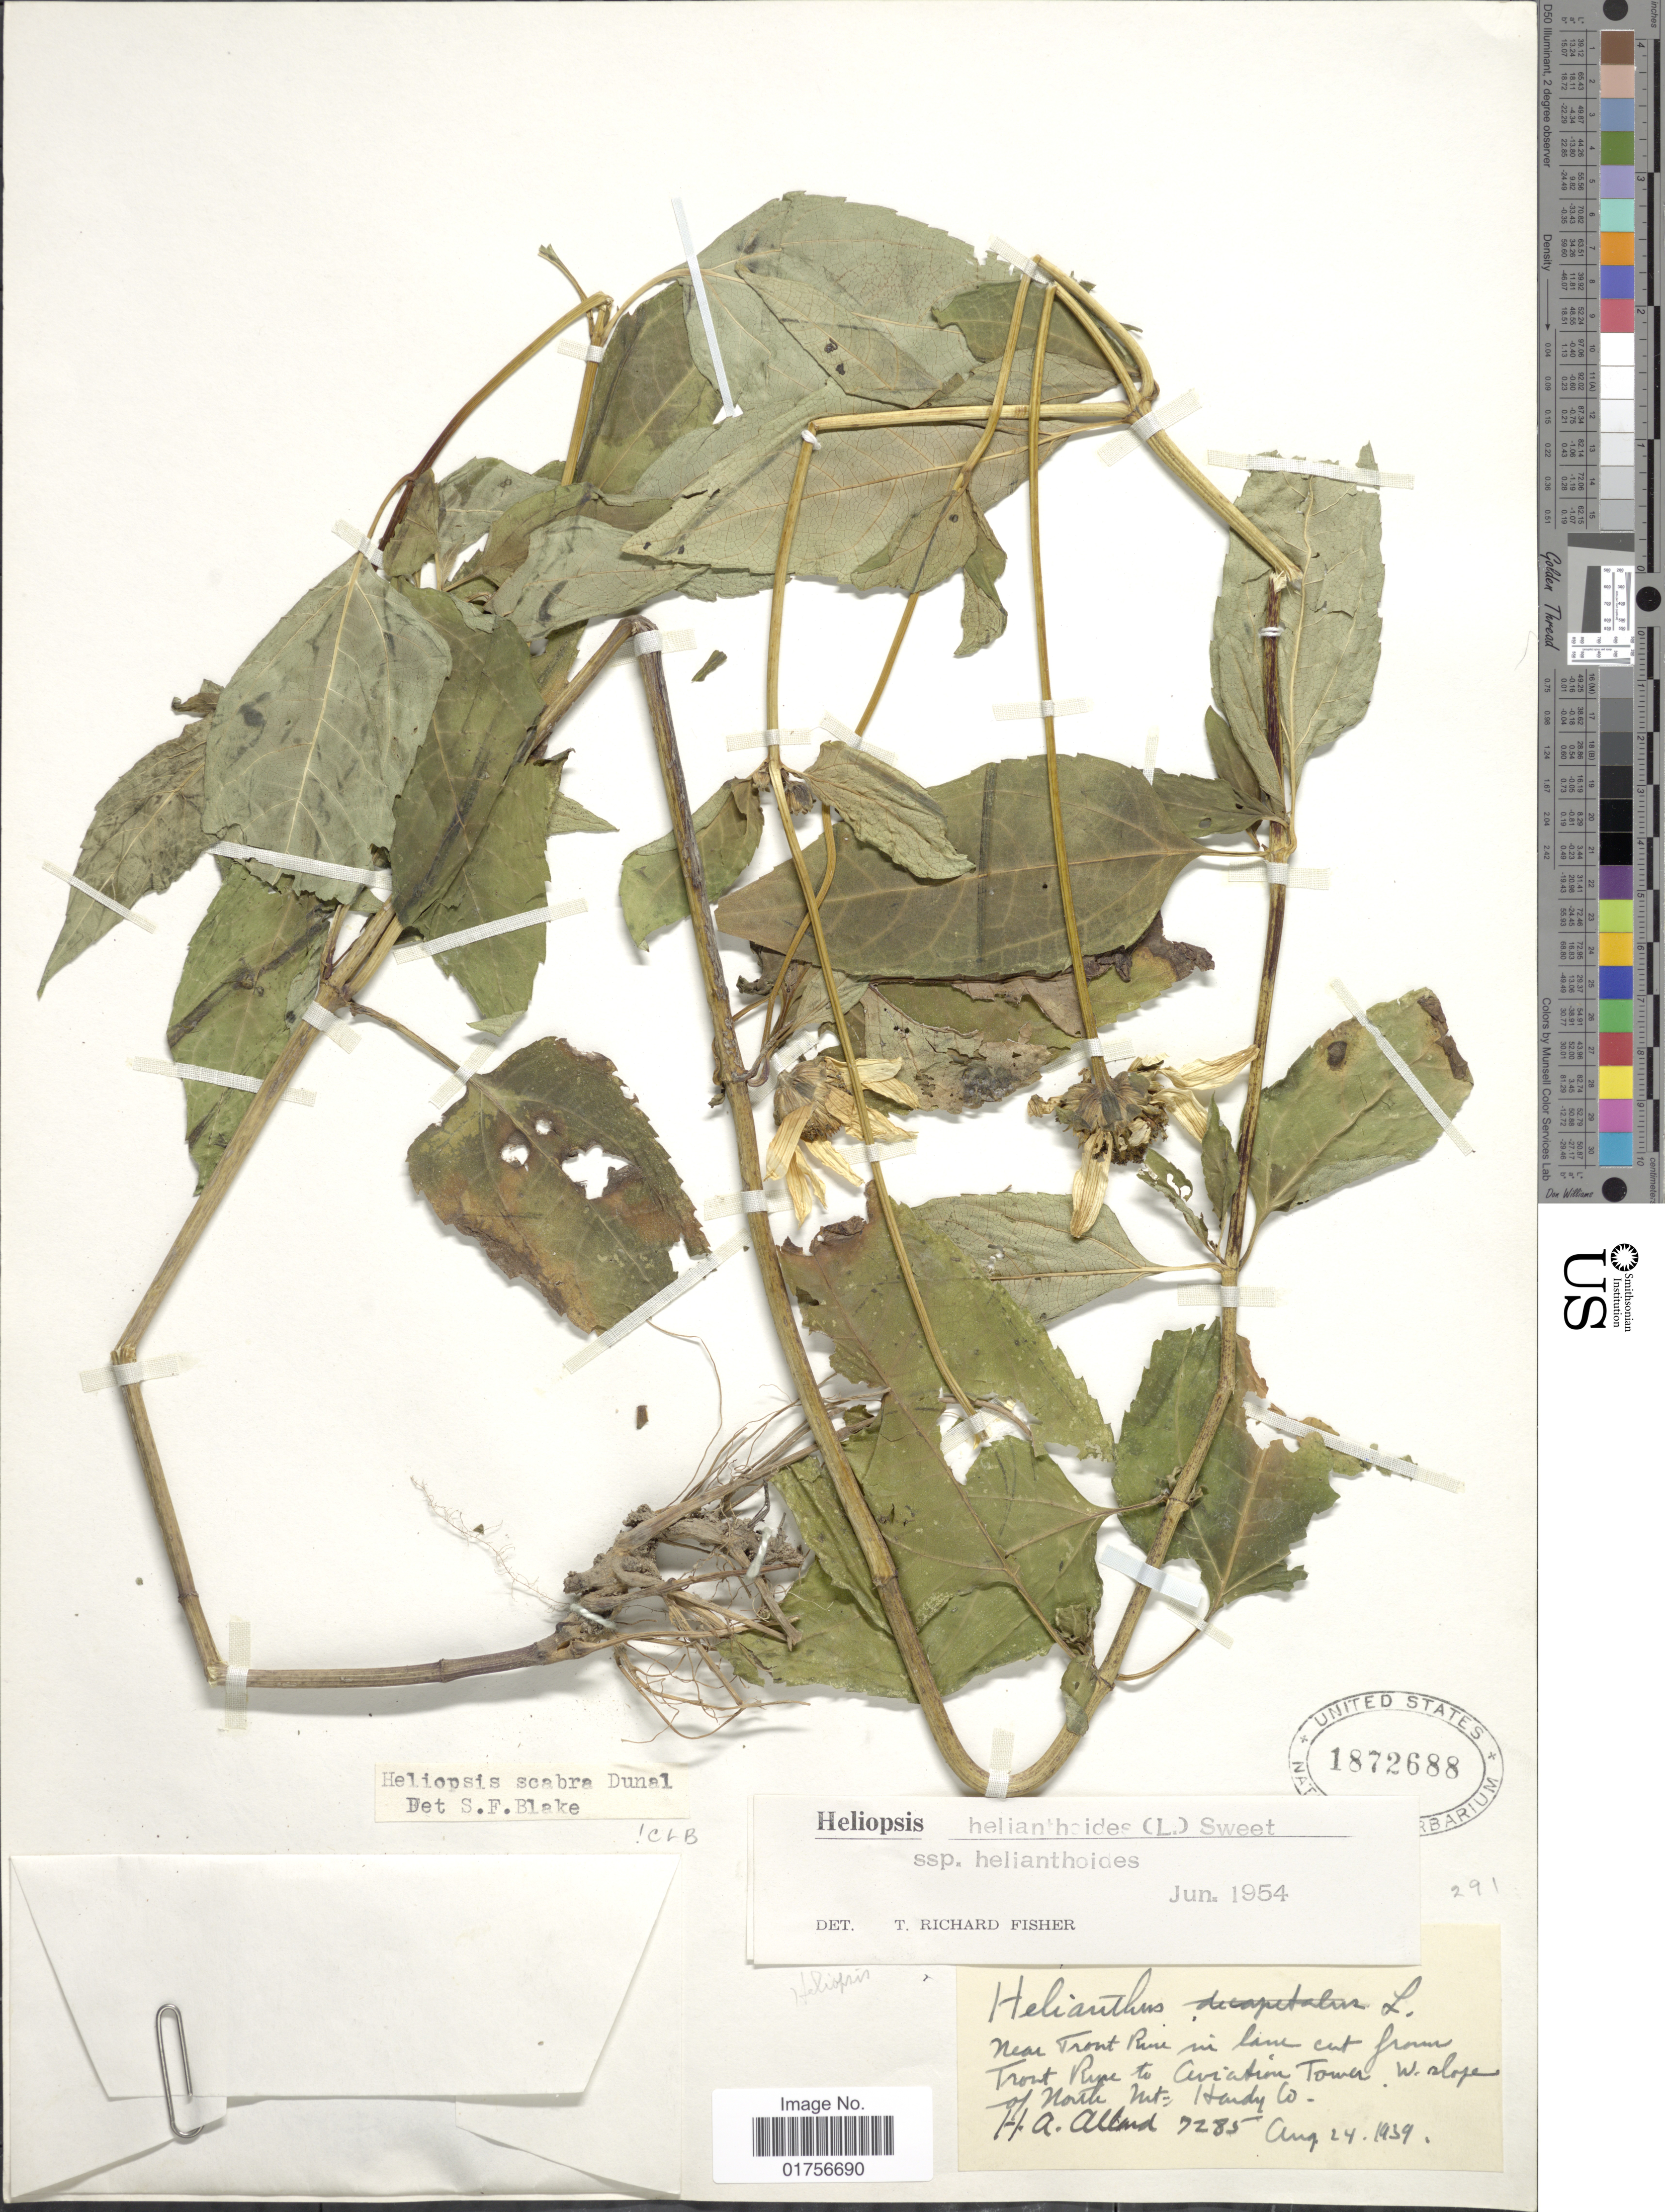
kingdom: Plantae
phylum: Tracheophyta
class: Magnoliopsida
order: Asterales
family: Asteraceae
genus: Heliopsis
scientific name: Heliopsis helianthoides subsp. helianthoides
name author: (L.) Sweet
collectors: H. A. Allard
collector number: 7285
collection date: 1939-08-24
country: United States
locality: Near Front Rine in lane cut from Tront Rine to Ceviatim Tower, W. slope of North Mt., Hardy Co.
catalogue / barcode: US 1872688